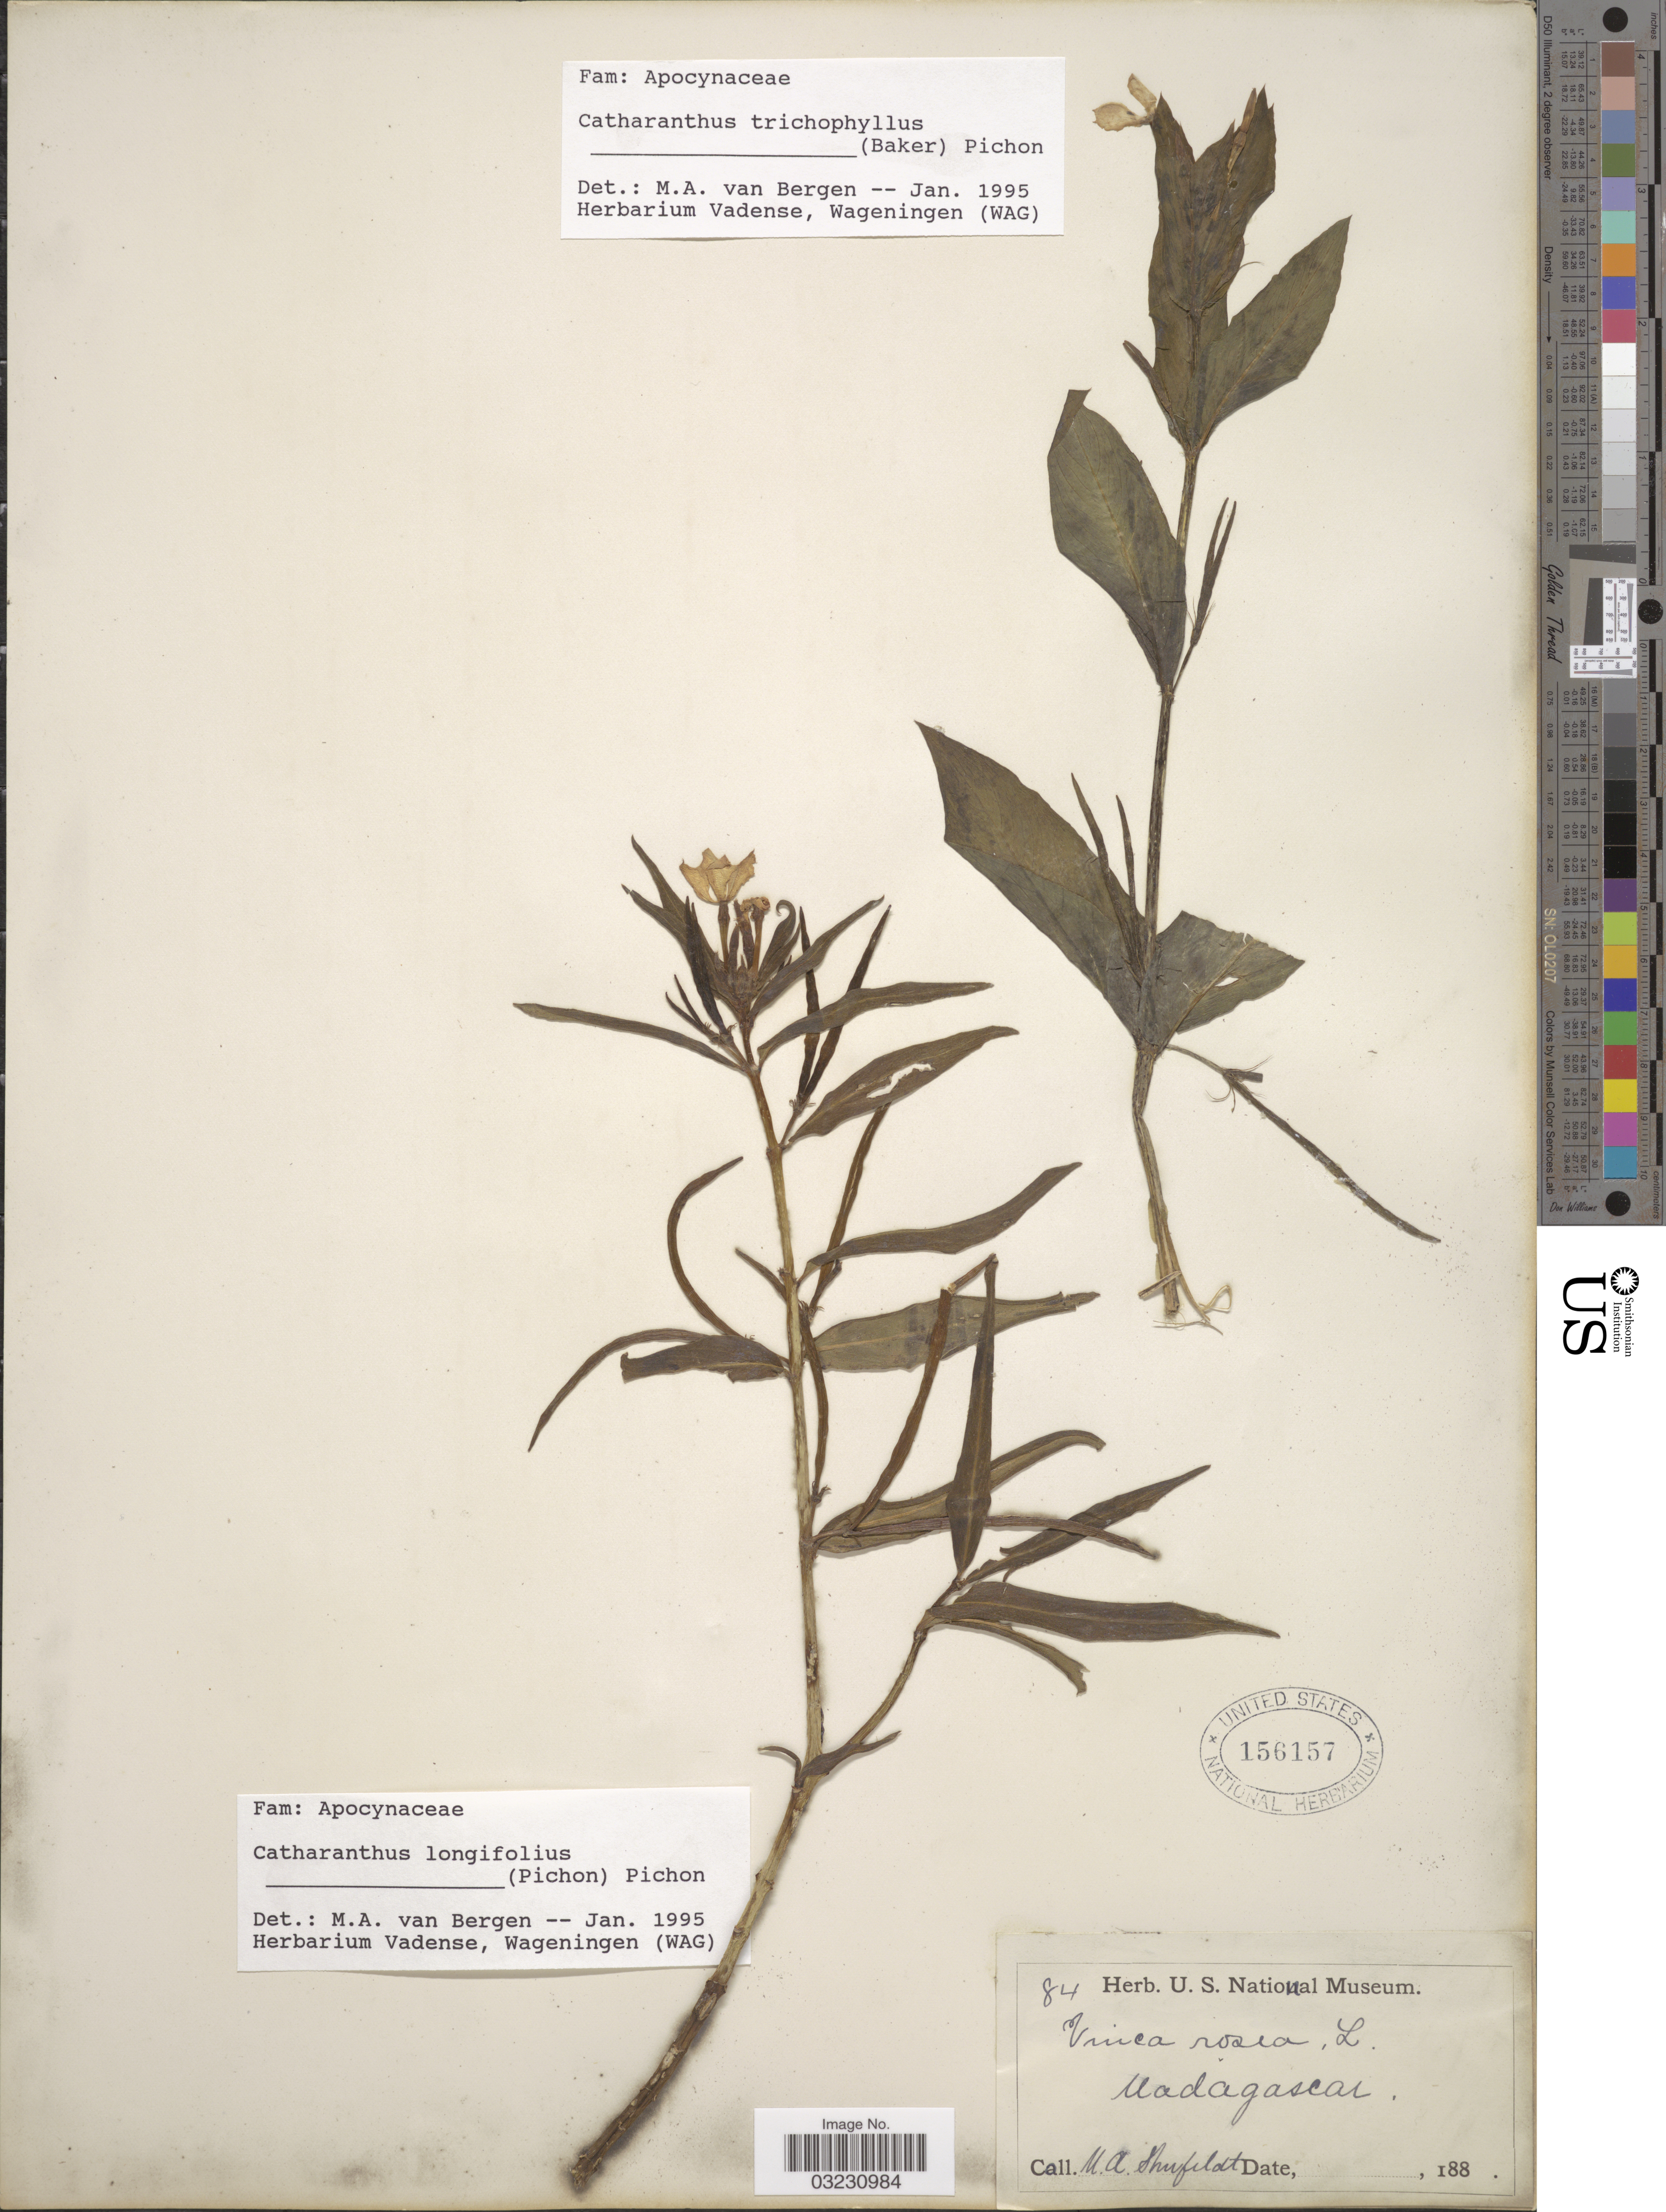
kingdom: Plantae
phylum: Tracheophyta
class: Magnoliopsida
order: Gentianales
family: Apocynaceae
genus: Catharanthus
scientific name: Catharanthus longifolius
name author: (Pichon) Pichon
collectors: M. Shufeldt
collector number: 84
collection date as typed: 188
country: Madagascar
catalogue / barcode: US 156157